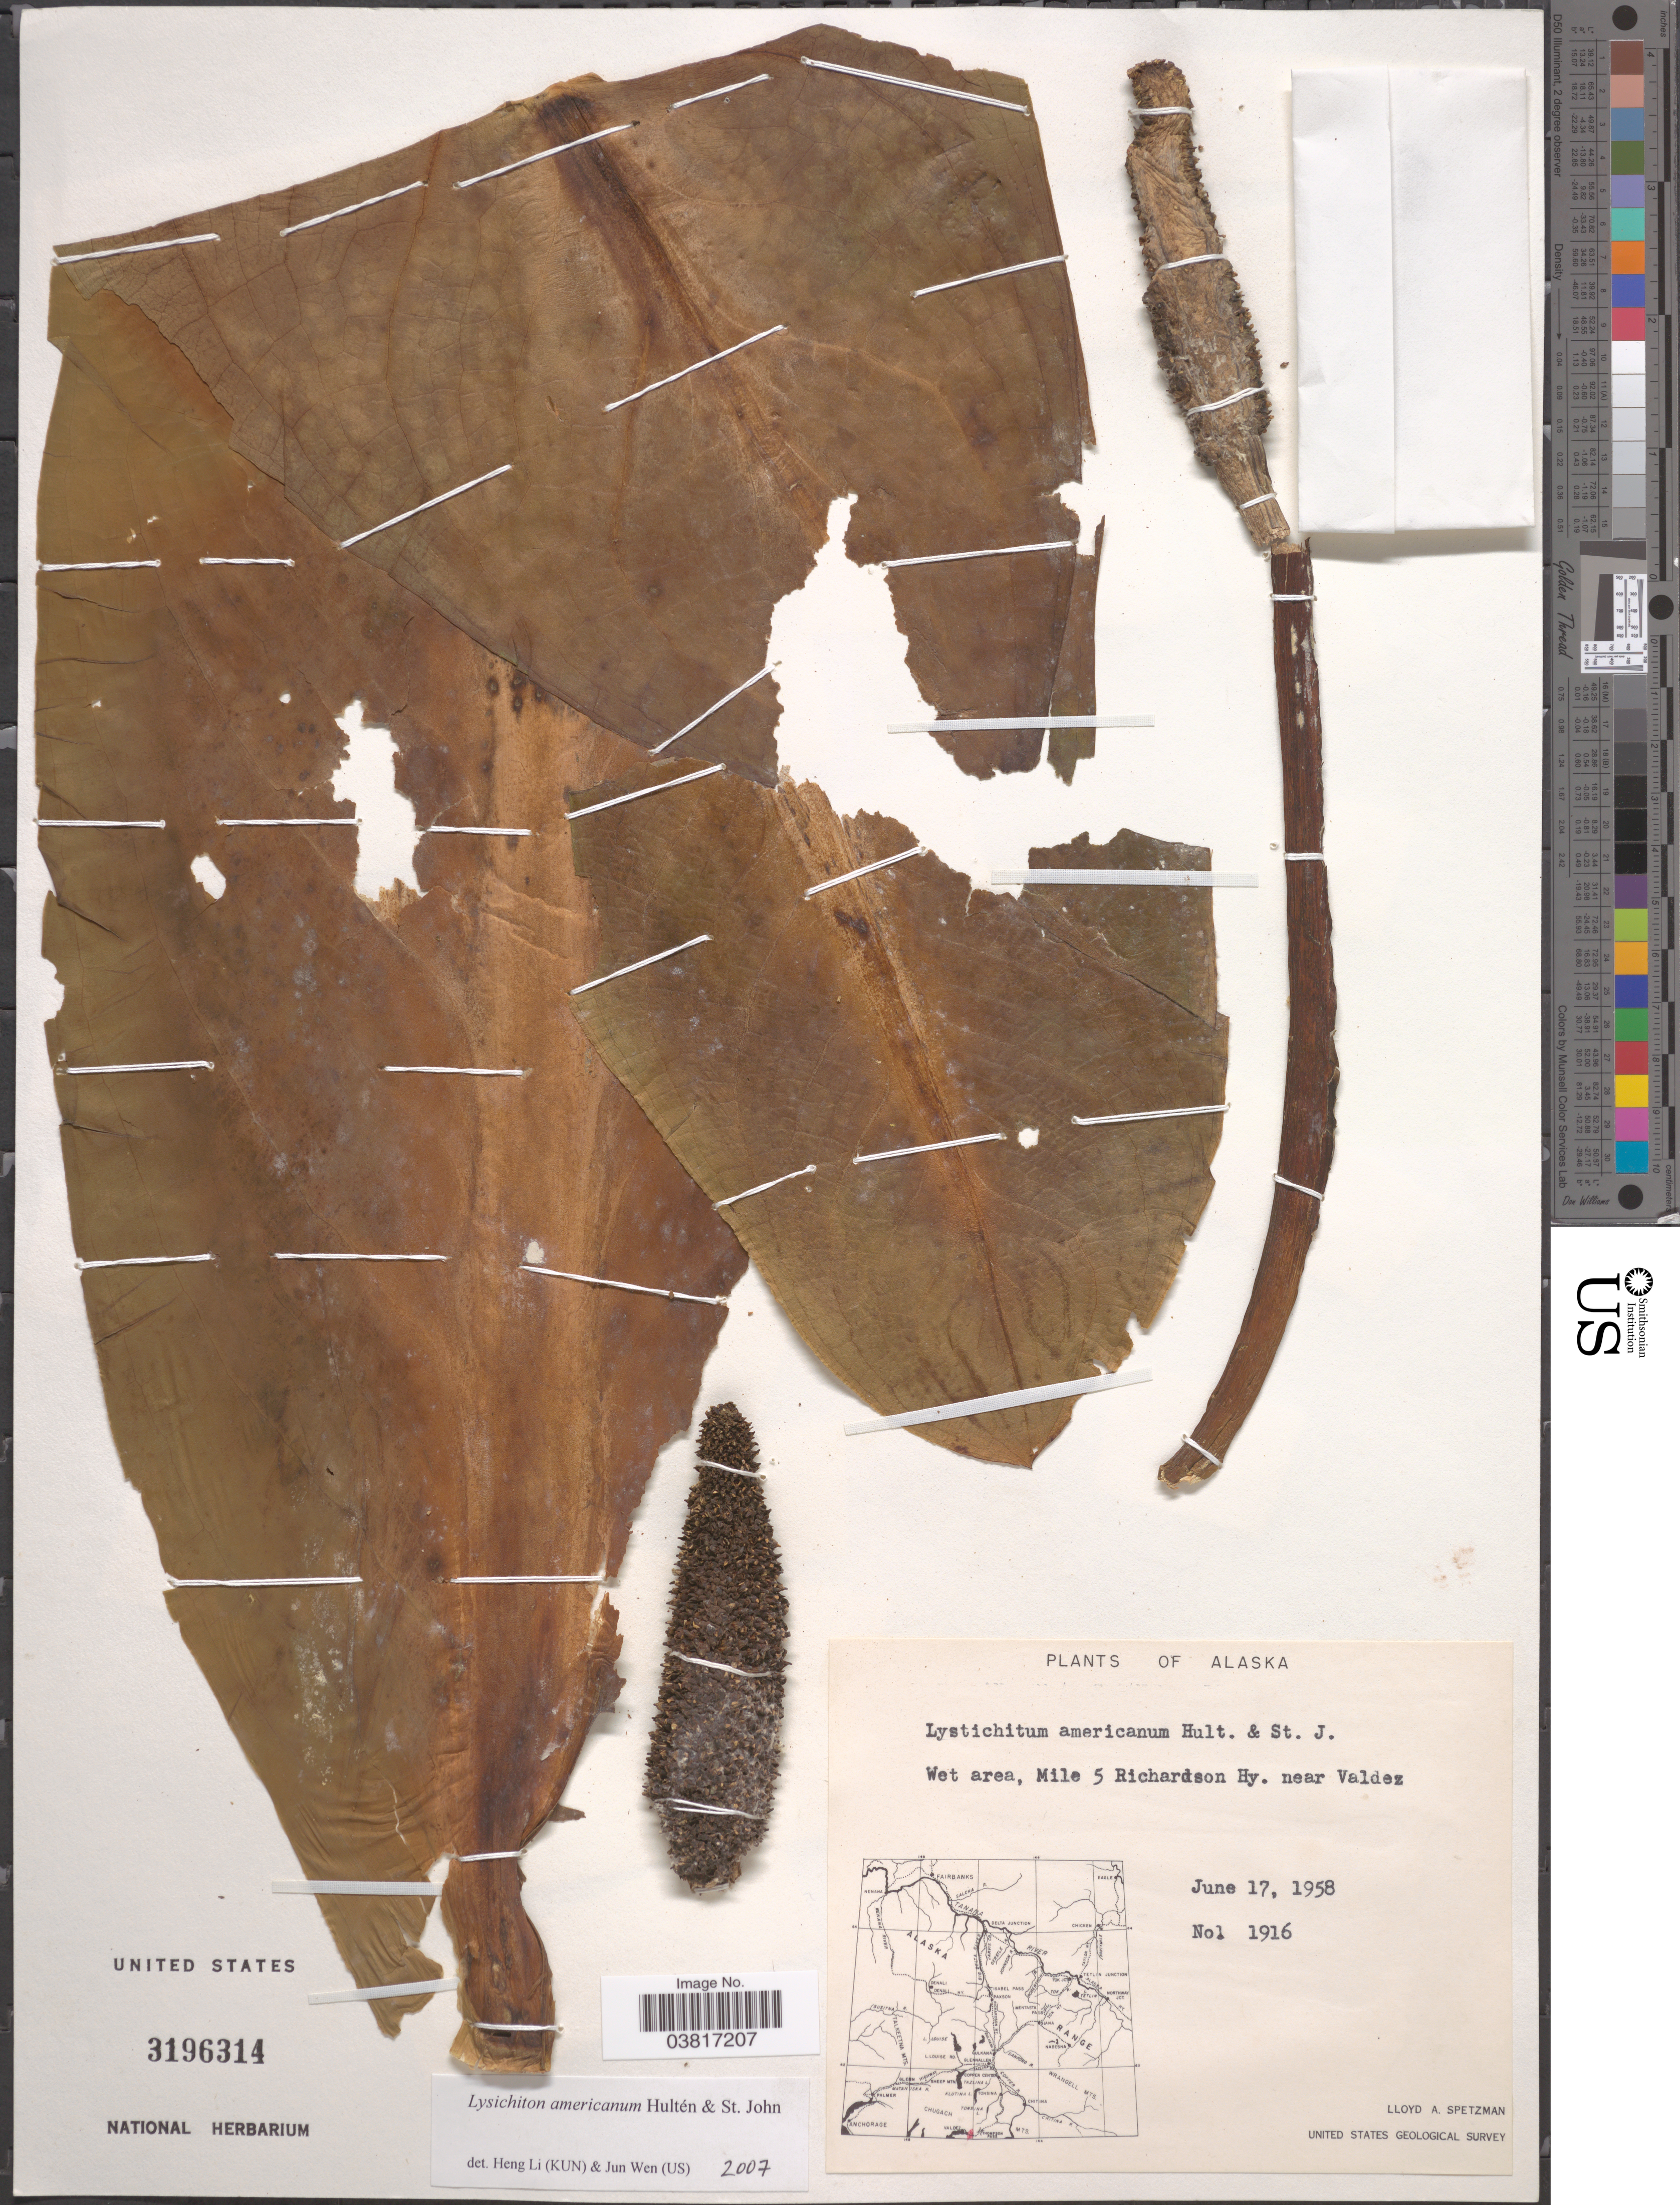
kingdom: Plantae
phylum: Tracheophyta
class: Liliopsida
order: Alismatales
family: Araceae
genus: Lysichiton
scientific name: Lysichiton americanus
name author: Hultén & H. St. John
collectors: L. Spetzman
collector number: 1916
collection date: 1958-06-17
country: United States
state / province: Alaska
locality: Mile 5 Richardson Hy. near Valdez.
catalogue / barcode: US 3196314